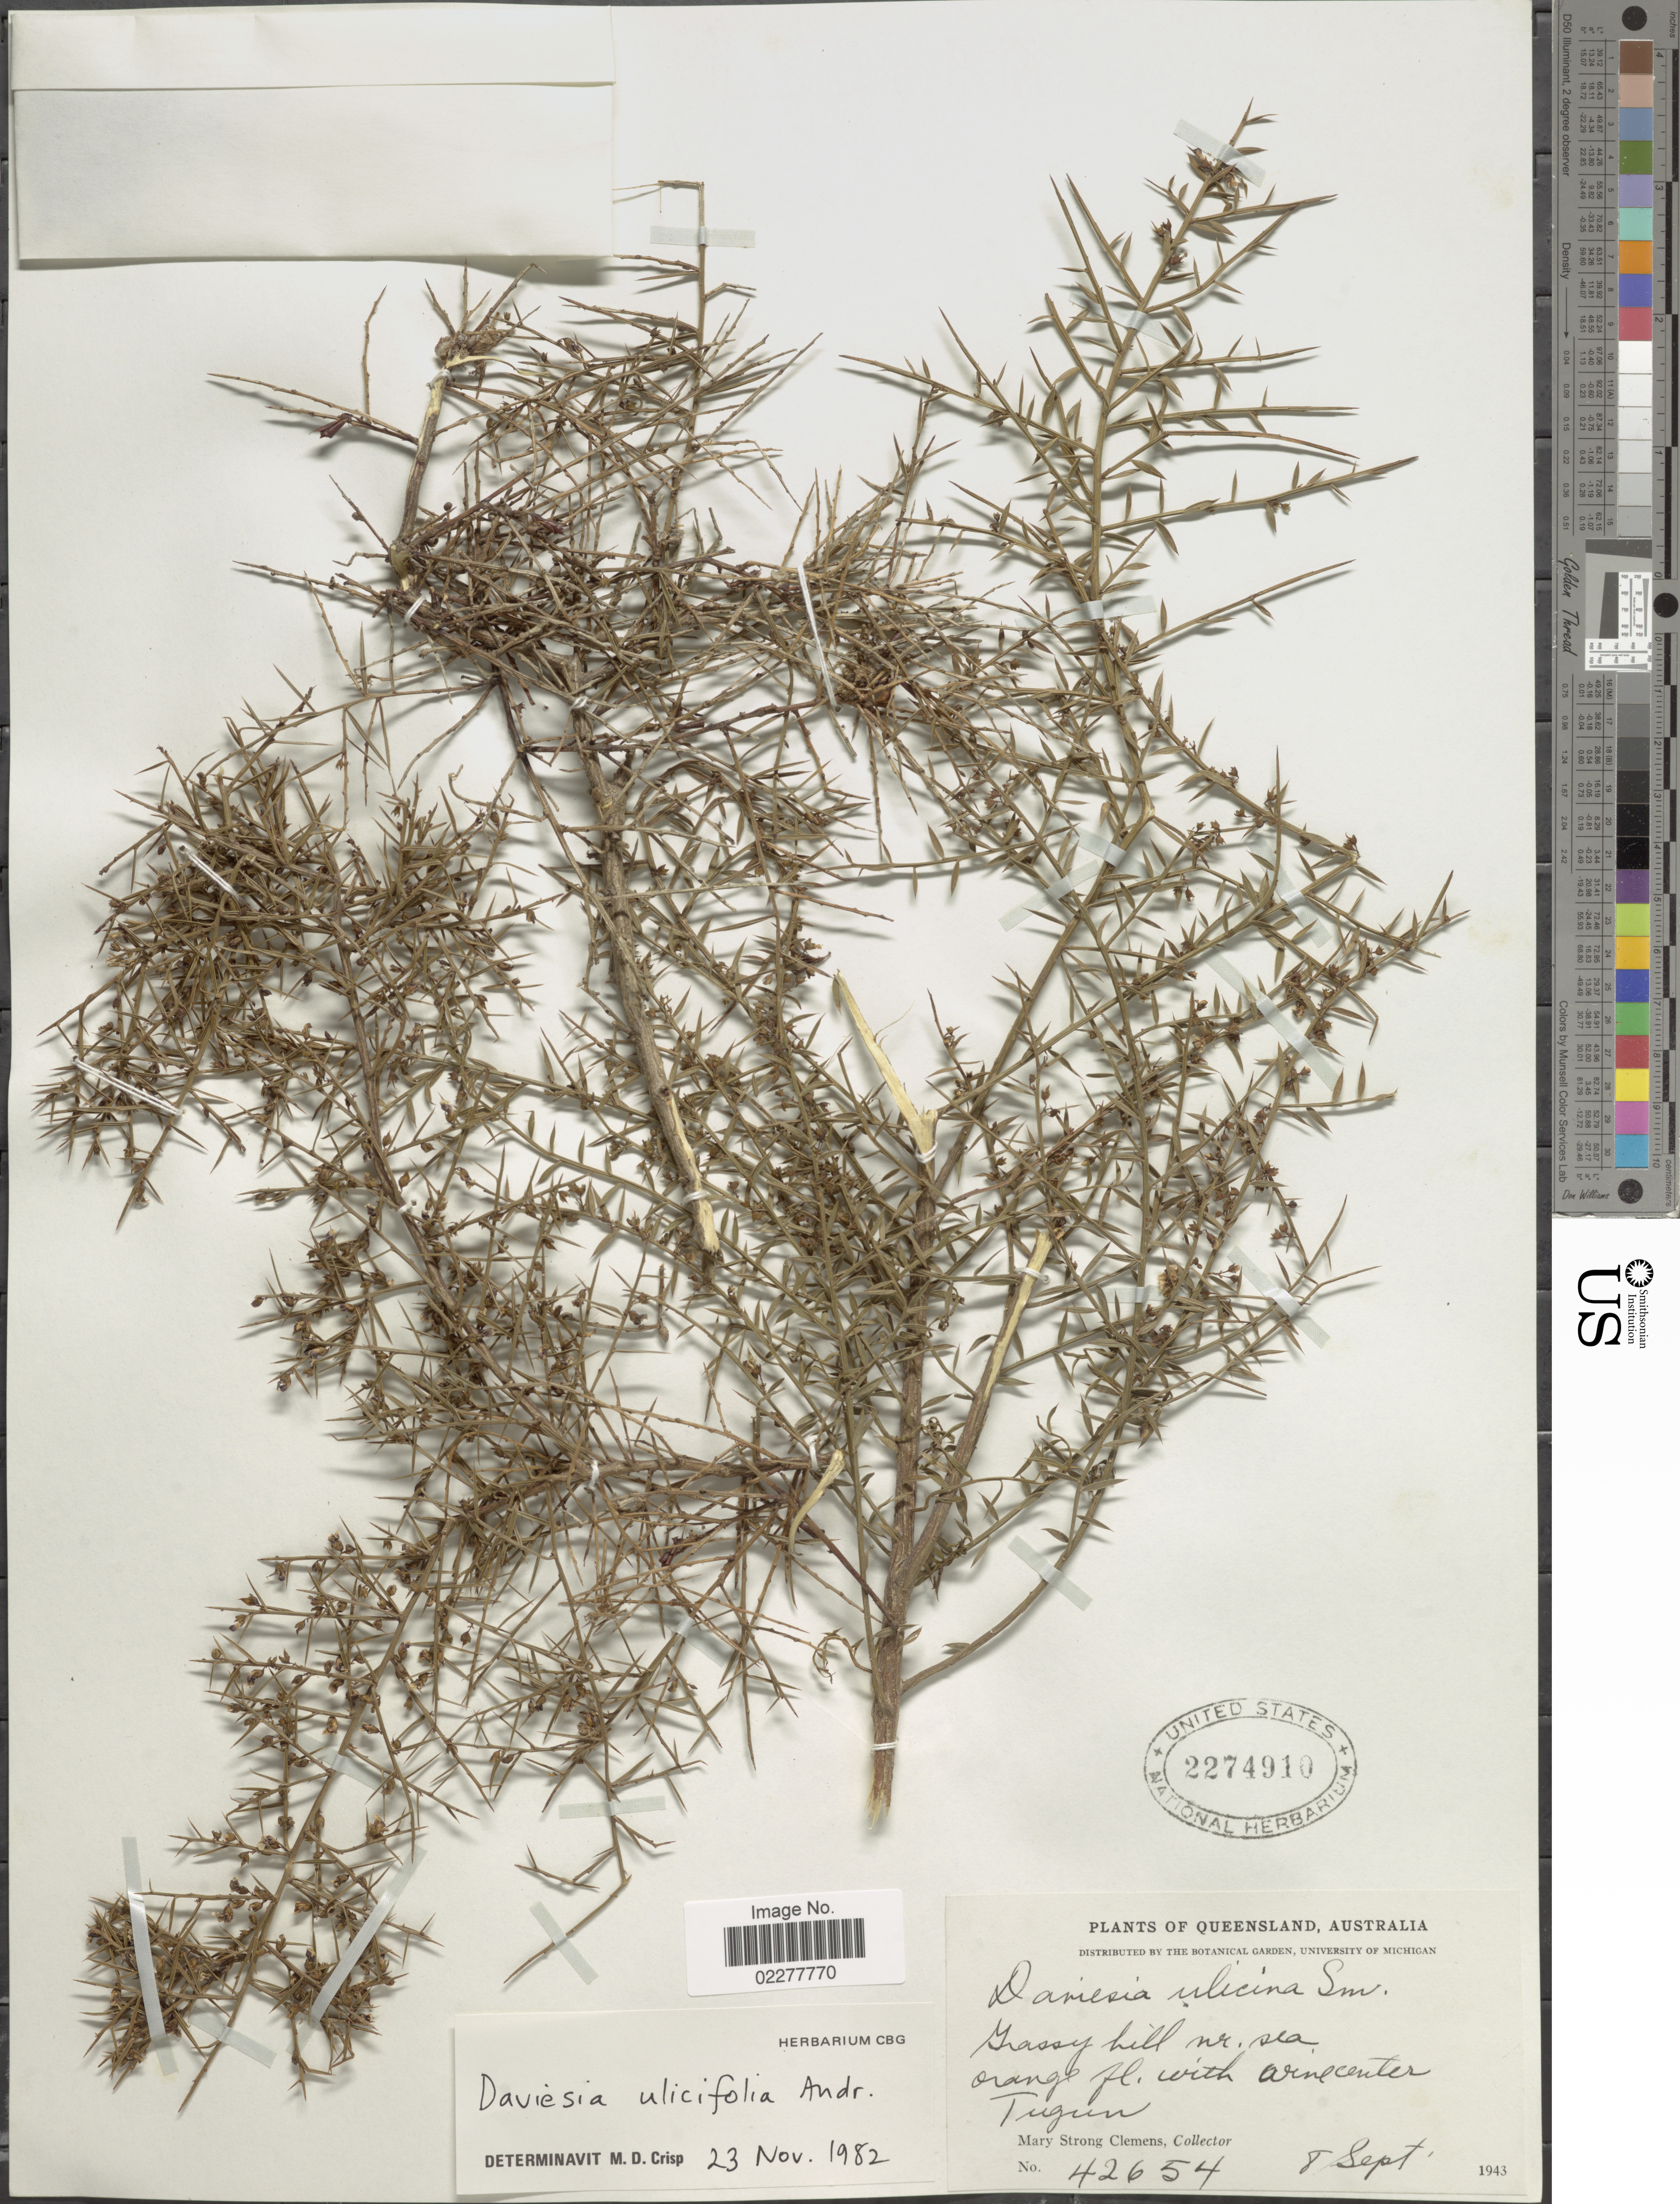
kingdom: Plantae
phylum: Tracheophyta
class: Magnoliopsida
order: Fabales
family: Fabaceae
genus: Daviesia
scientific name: Daviesia ulicifolia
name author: Andrews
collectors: M. S. Clemens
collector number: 42654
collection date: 1943-09-08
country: Australia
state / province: Queensland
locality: Grassy hill nr sea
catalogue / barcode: US 2274910